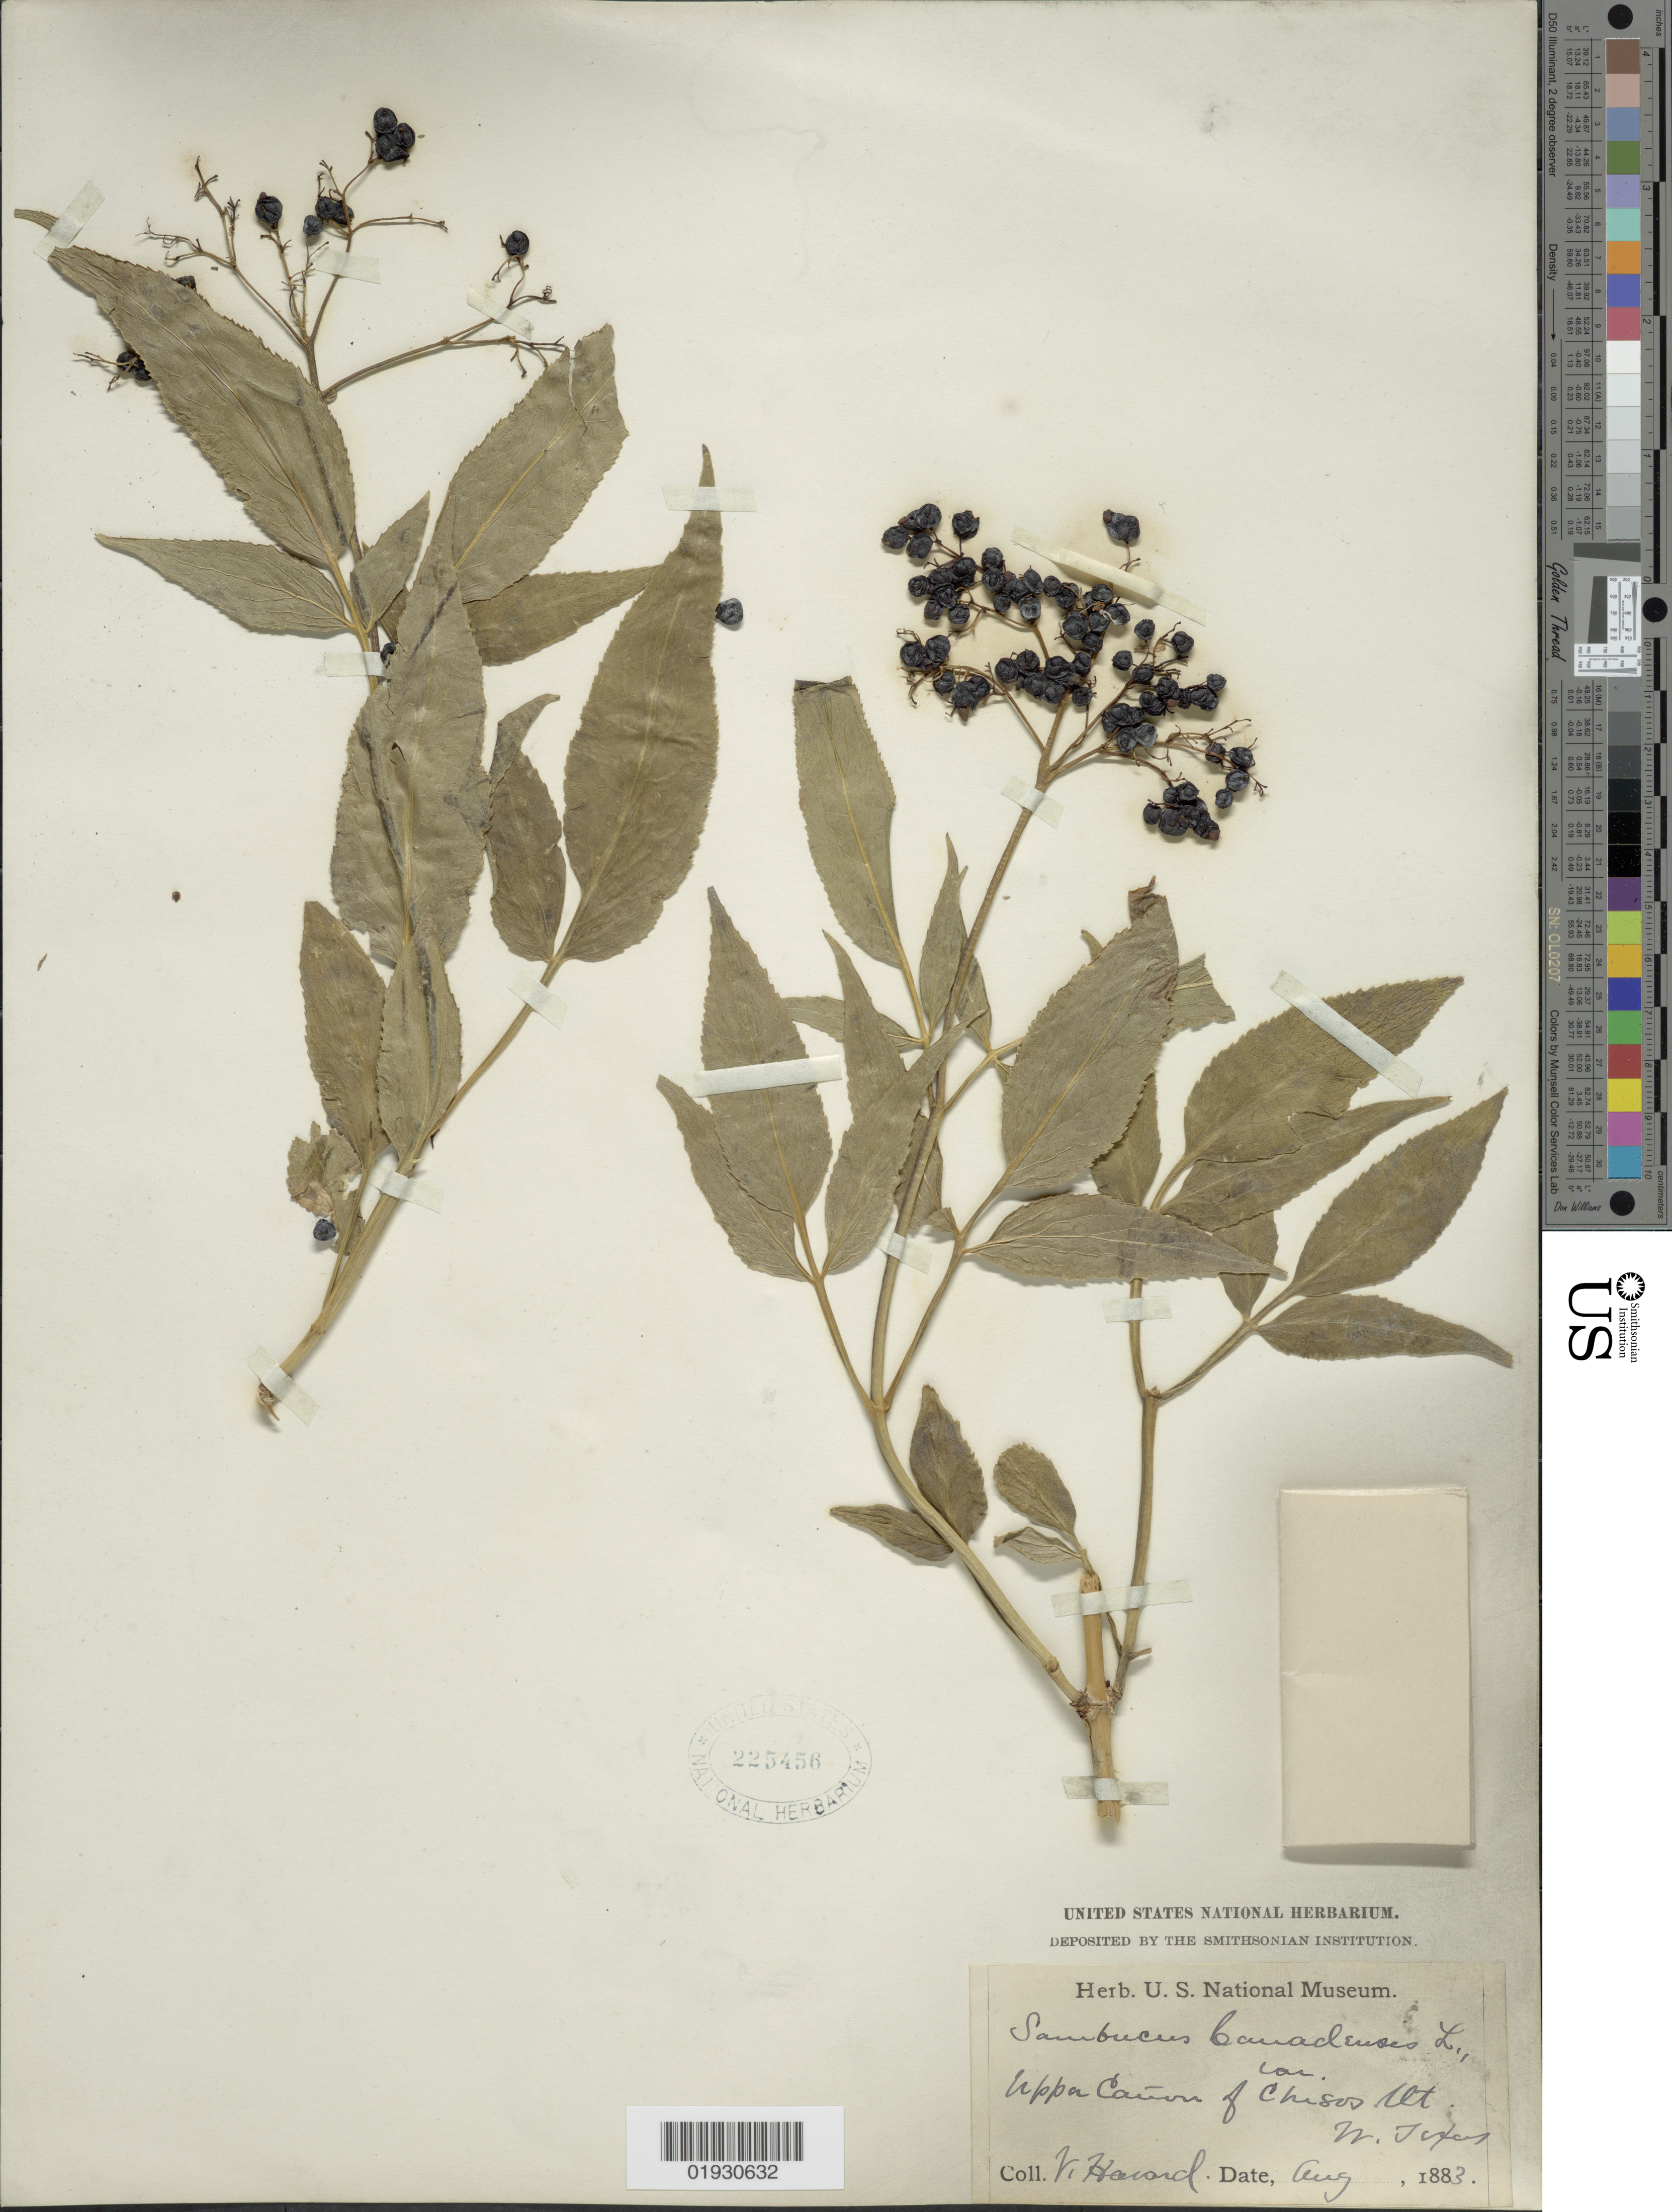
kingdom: Plantae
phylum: Tracheophyta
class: Magnoliopsida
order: Dipsacales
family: Viburnaceae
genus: Sambucus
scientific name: Sambucus canadensis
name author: L.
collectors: V. Havard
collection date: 1883-08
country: United States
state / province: Texas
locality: Upper Cañon of Chisos Mt., W. Texas.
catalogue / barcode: US 225456